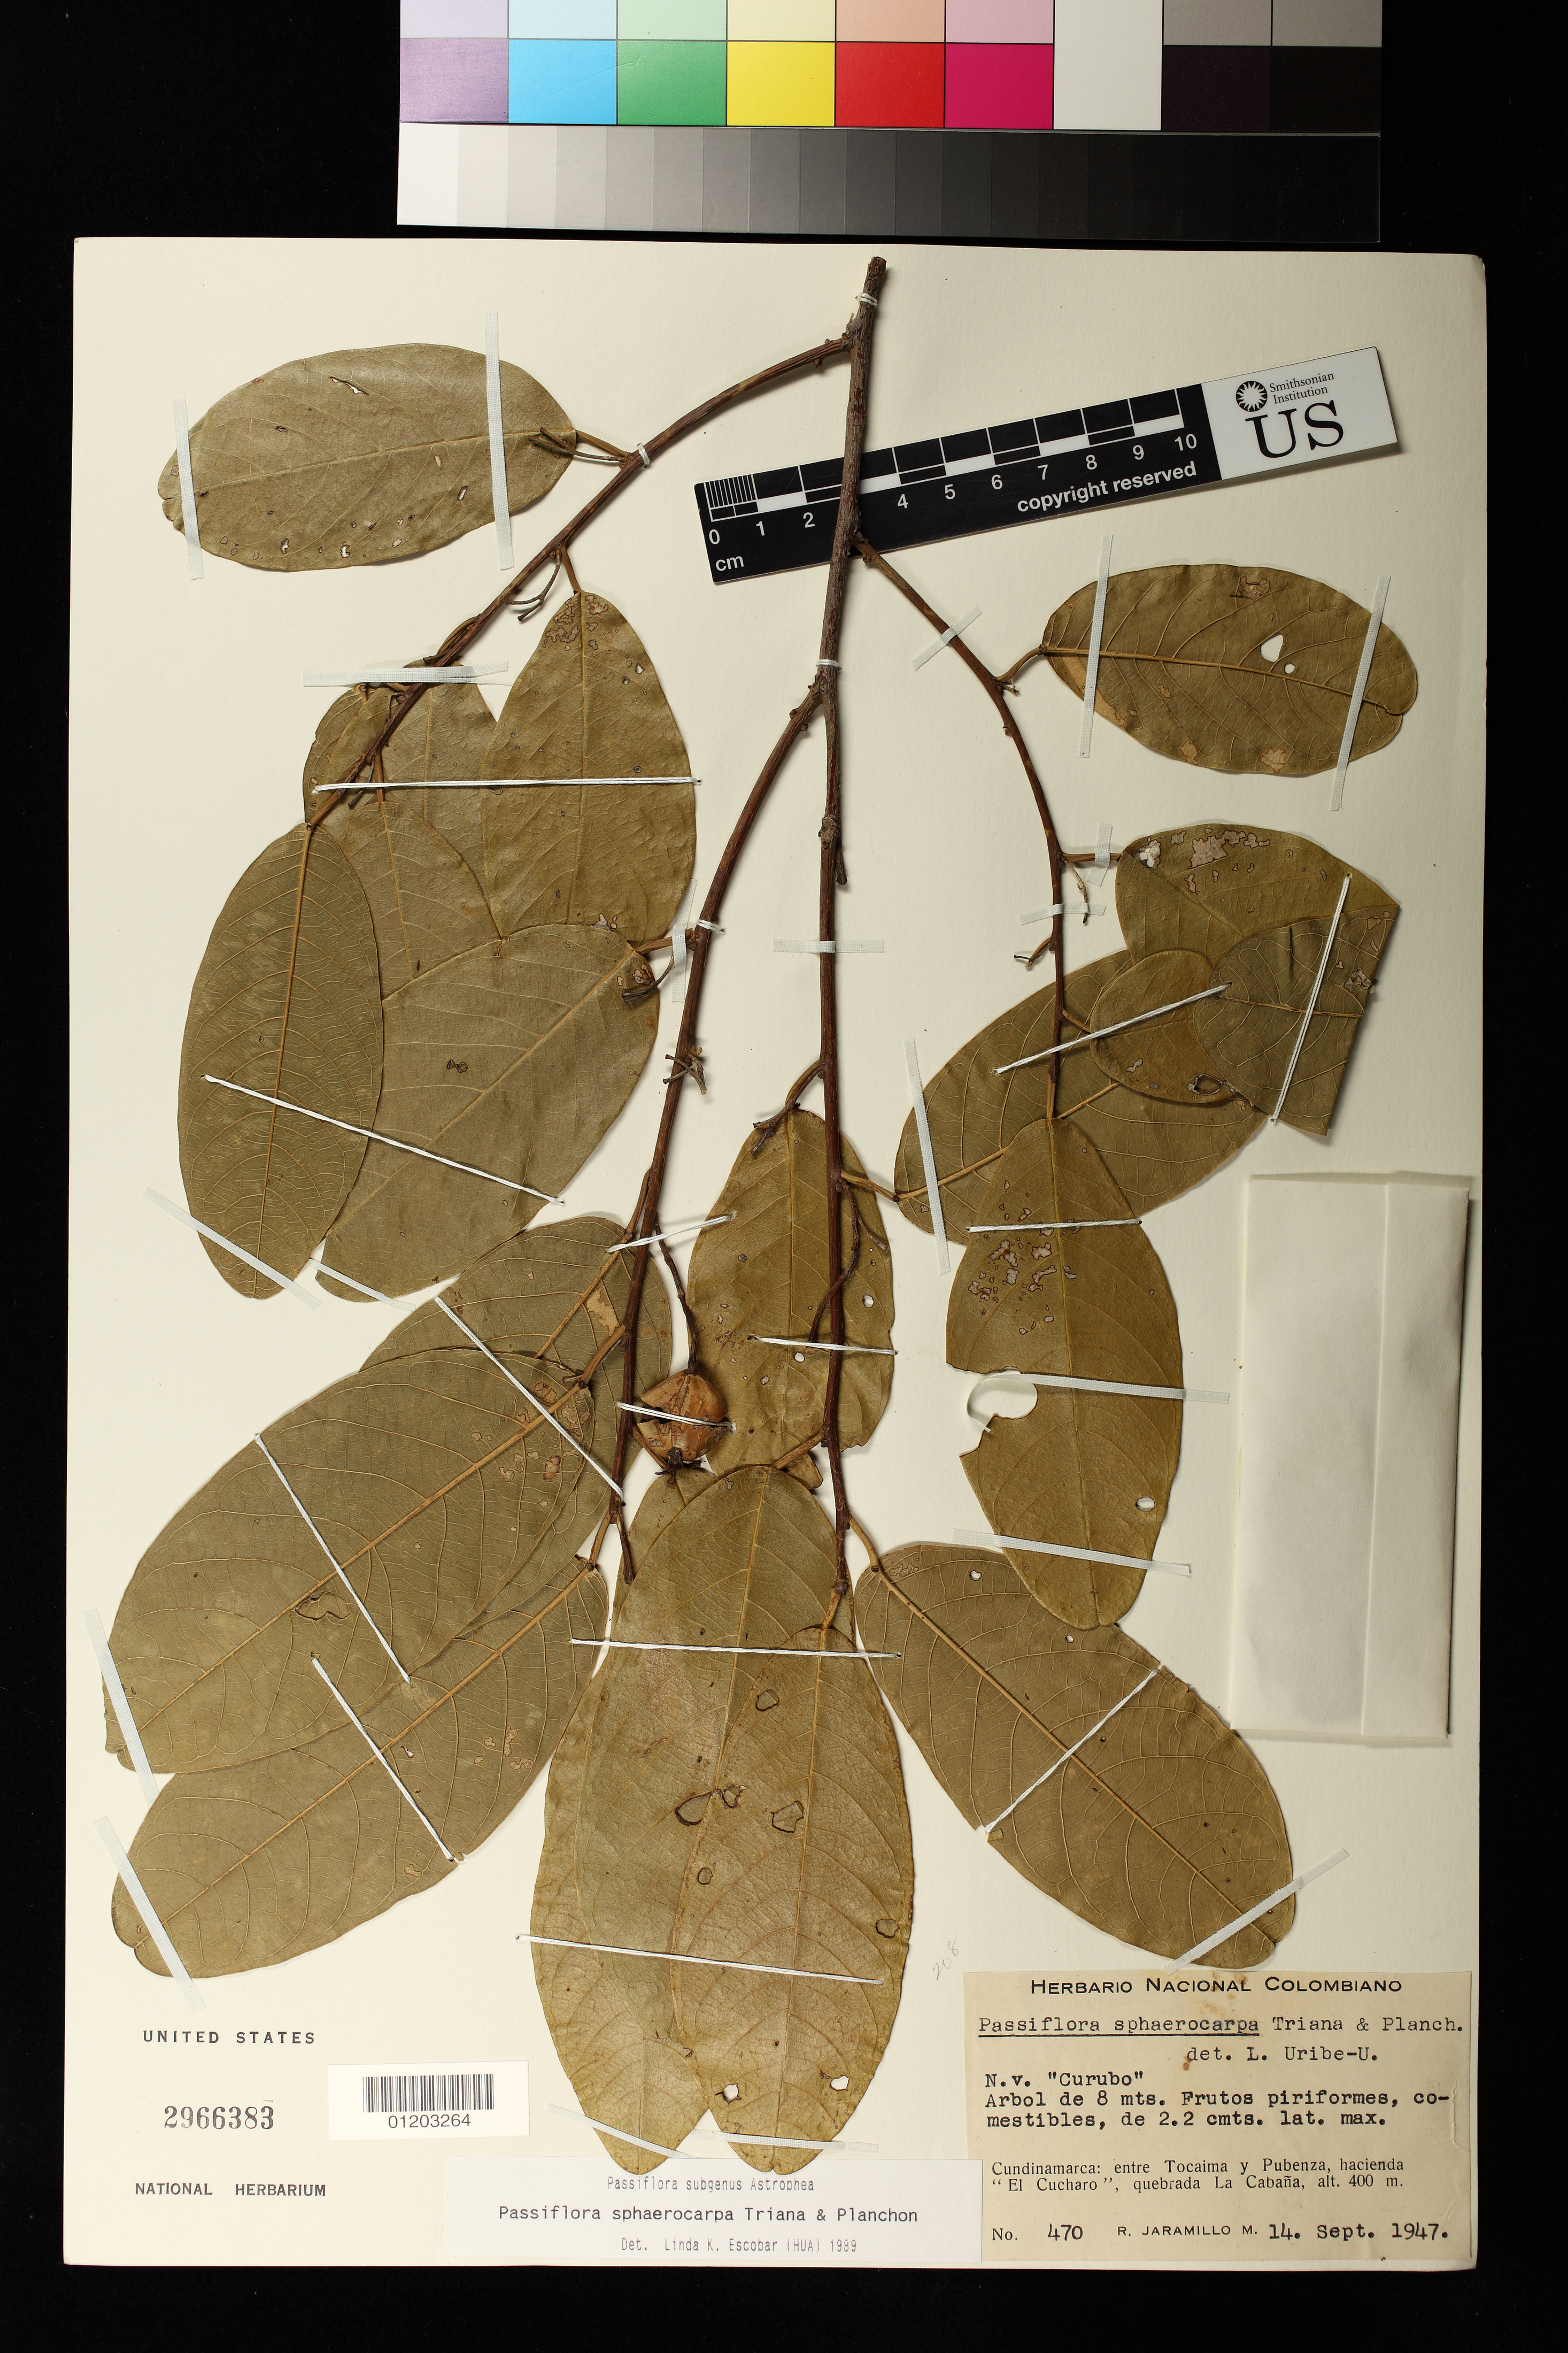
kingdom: Plantae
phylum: Tracheophyta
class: Magnoliopsida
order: Malpighiales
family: Passifloraceae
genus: Passiflora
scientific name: Passiflora sphaerocarpa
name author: Triana & Planch.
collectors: R. Jaramillo M.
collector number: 470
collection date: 1947-09-14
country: Colombia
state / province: Cundinamarca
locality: Cundinamarca: entre Tocaima y Pubenza, hacienda "El Cucharo", quebrada La Cabana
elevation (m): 400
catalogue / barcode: US 2966383